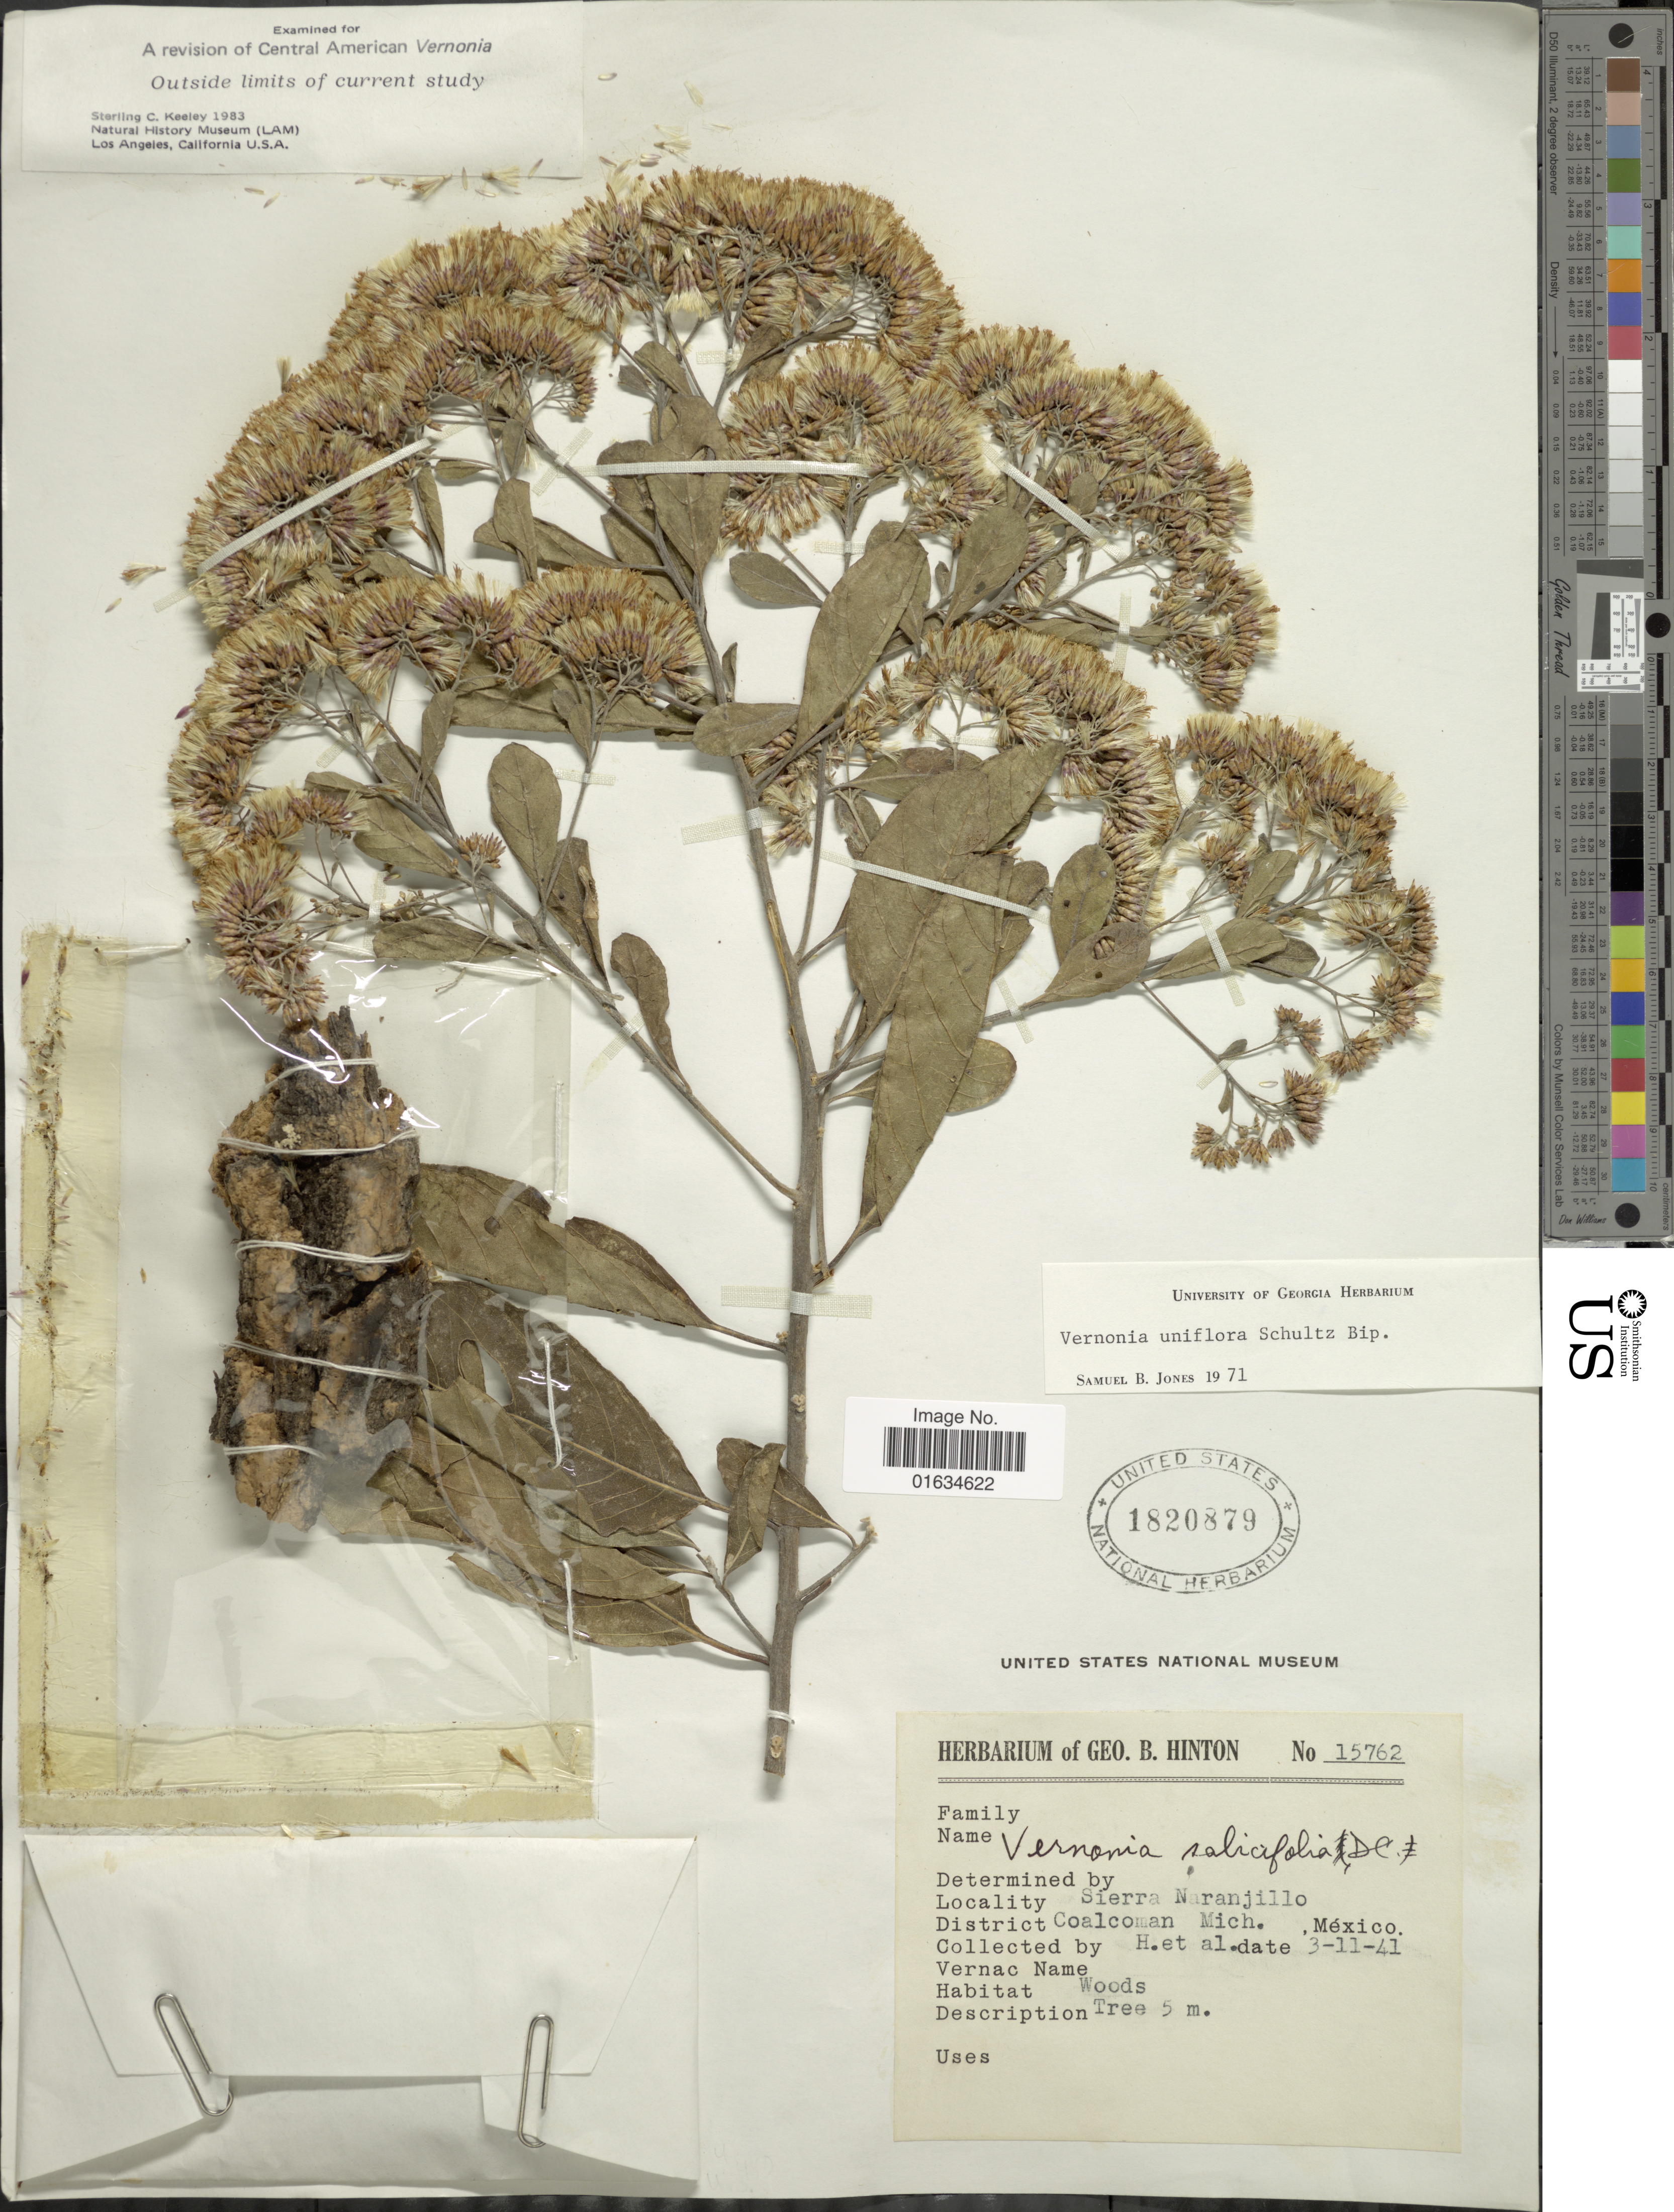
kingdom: Plantae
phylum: Tracheophyta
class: Magnoliopsida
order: Asterales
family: Asteraceae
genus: Critoniopsis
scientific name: Critoniopsis salicifolia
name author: (DC.) H. Rob.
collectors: G. B. Hinton & et al.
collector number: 15762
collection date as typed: Transcribed d/m/y: 3/11/41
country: Mexico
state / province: Michoacán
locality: Sierra Naranjillo, Coalcoman Mich.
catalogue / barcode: US 1820879